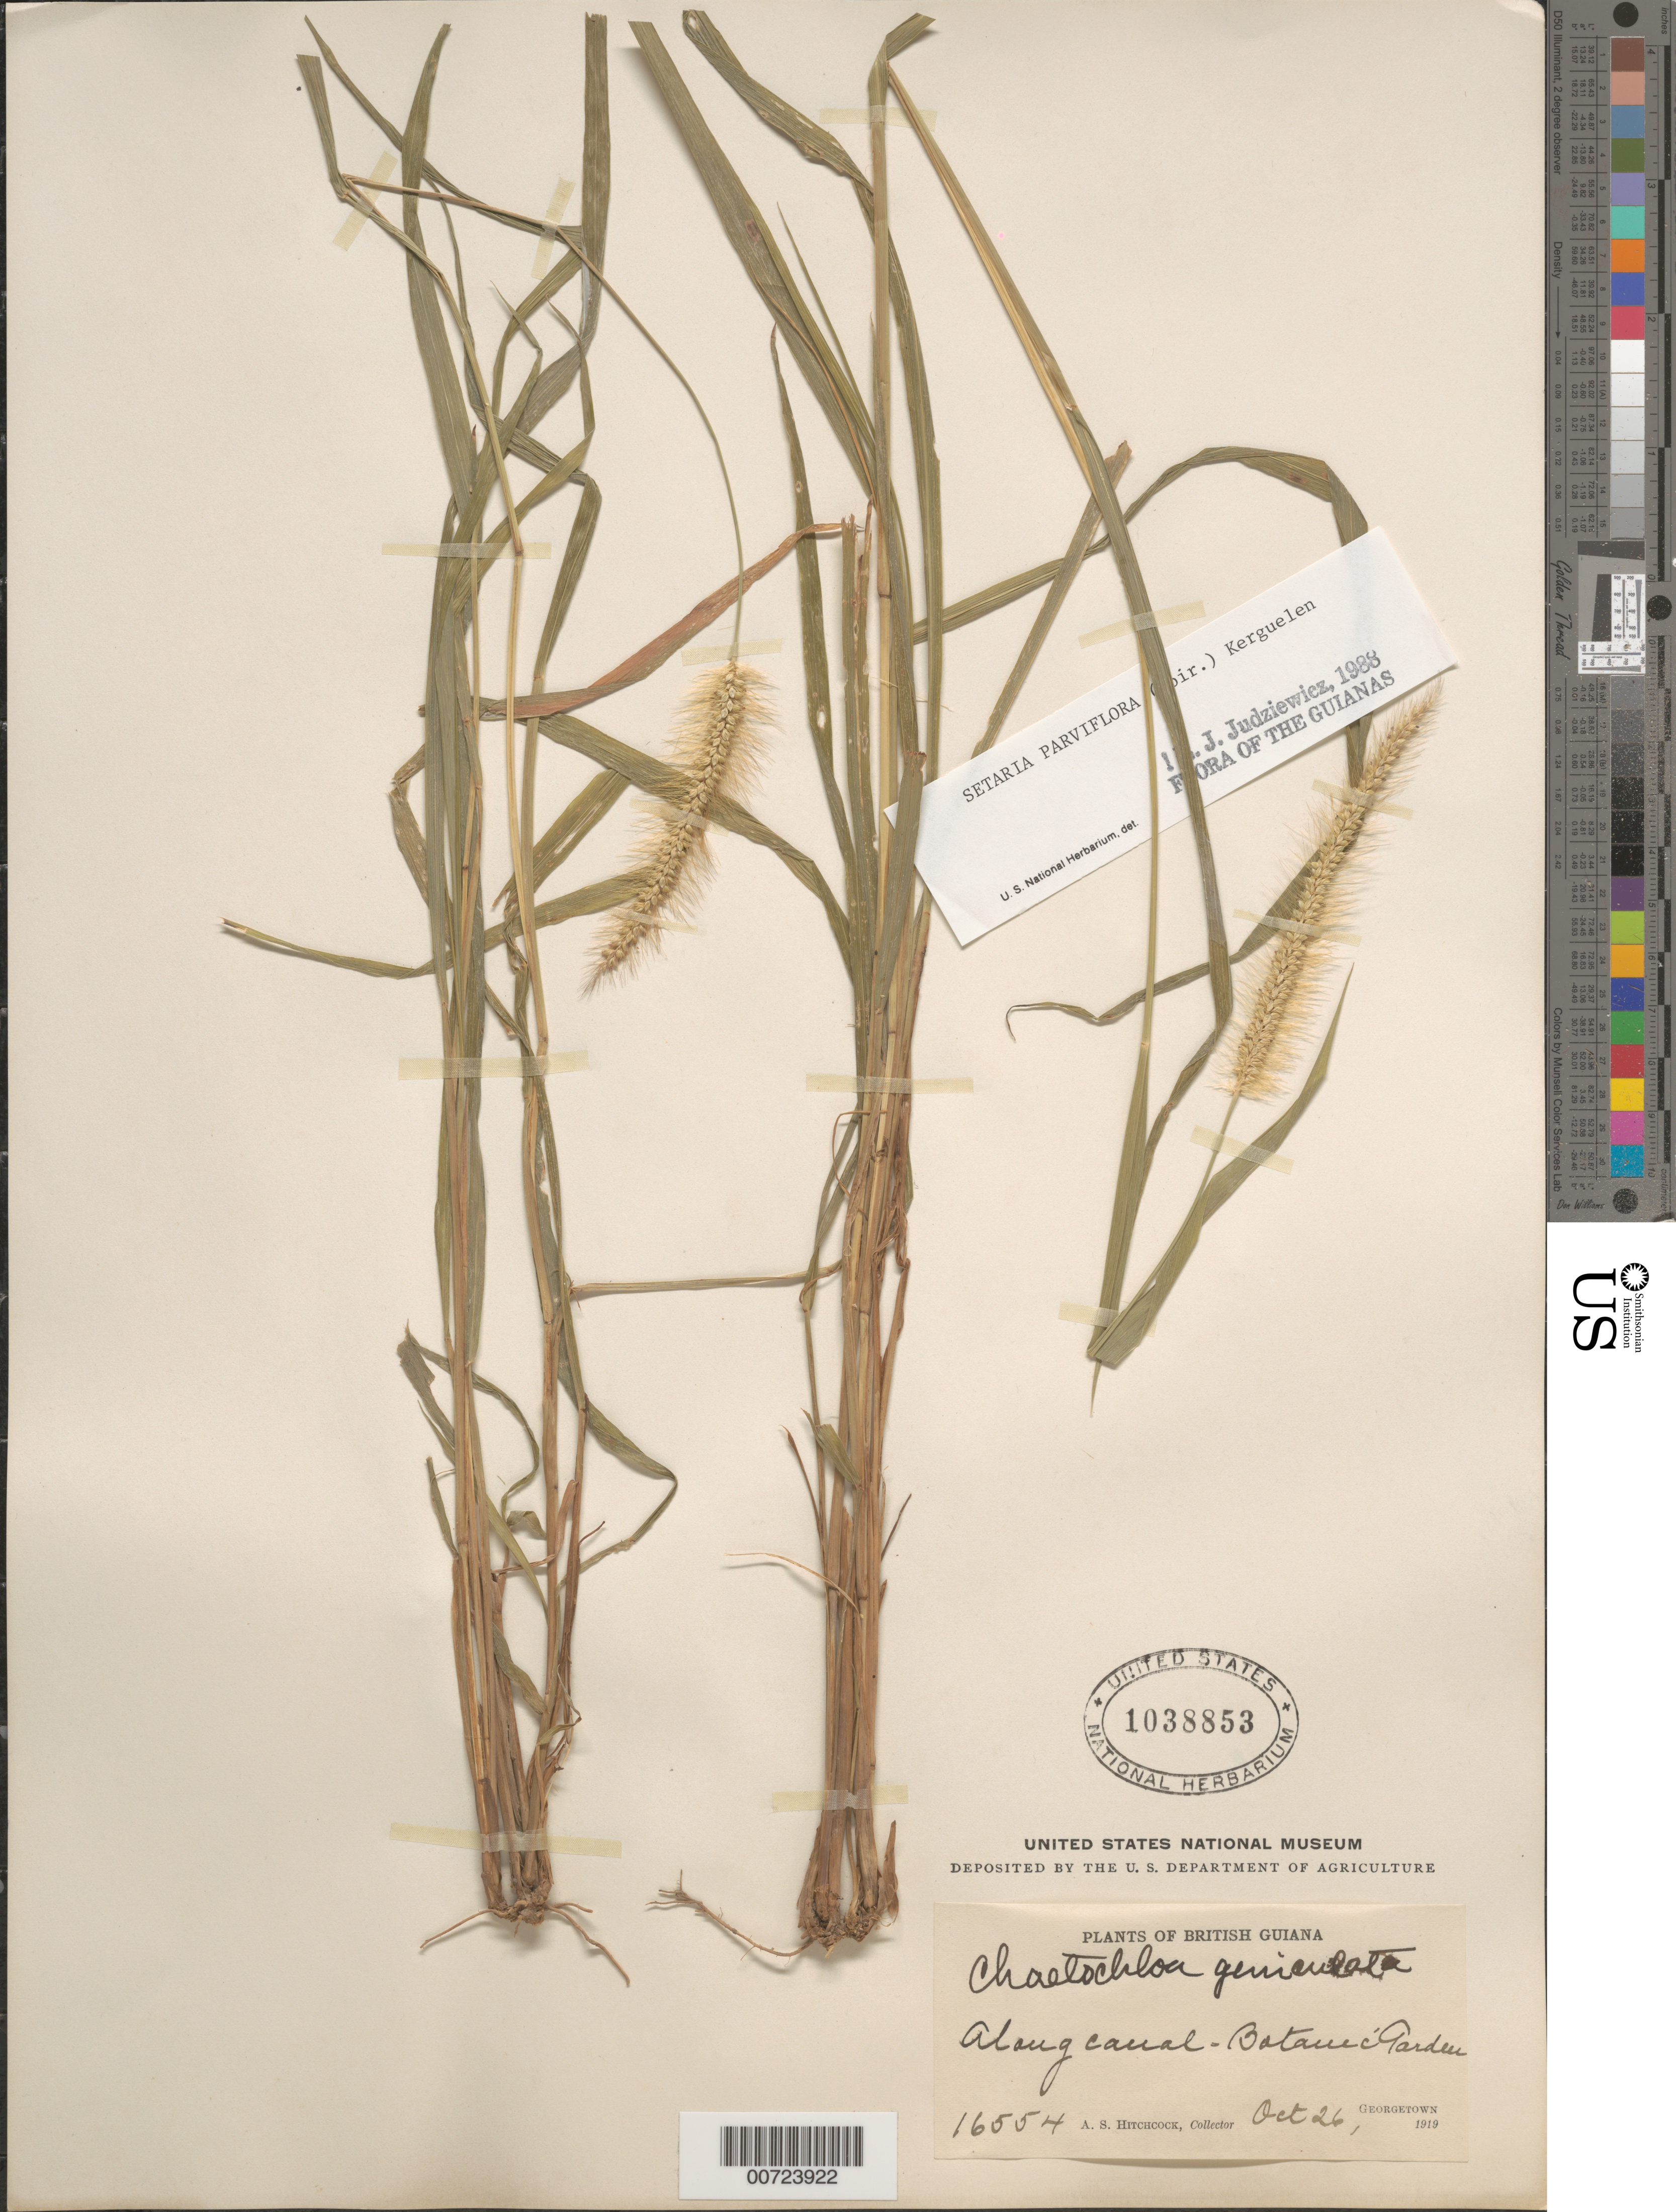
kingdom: Plantae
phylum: Tracheophyta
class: Liliopsida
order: Poales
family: Poaceae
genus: Setaria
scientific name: Setaria parviflora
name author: (Poir.) Kerguélen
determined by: Judziewicz, E. J.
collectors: A. S. Hitchcock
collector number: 16554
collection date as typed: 24-Oct-19 to 26-Oct-19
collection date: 1919-10-24/1919-10-26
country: Guyana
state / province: Demerara-Mahaica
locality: Georgetown, wild land in Botanic Garden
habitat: Along canal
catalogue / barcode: US 1038853